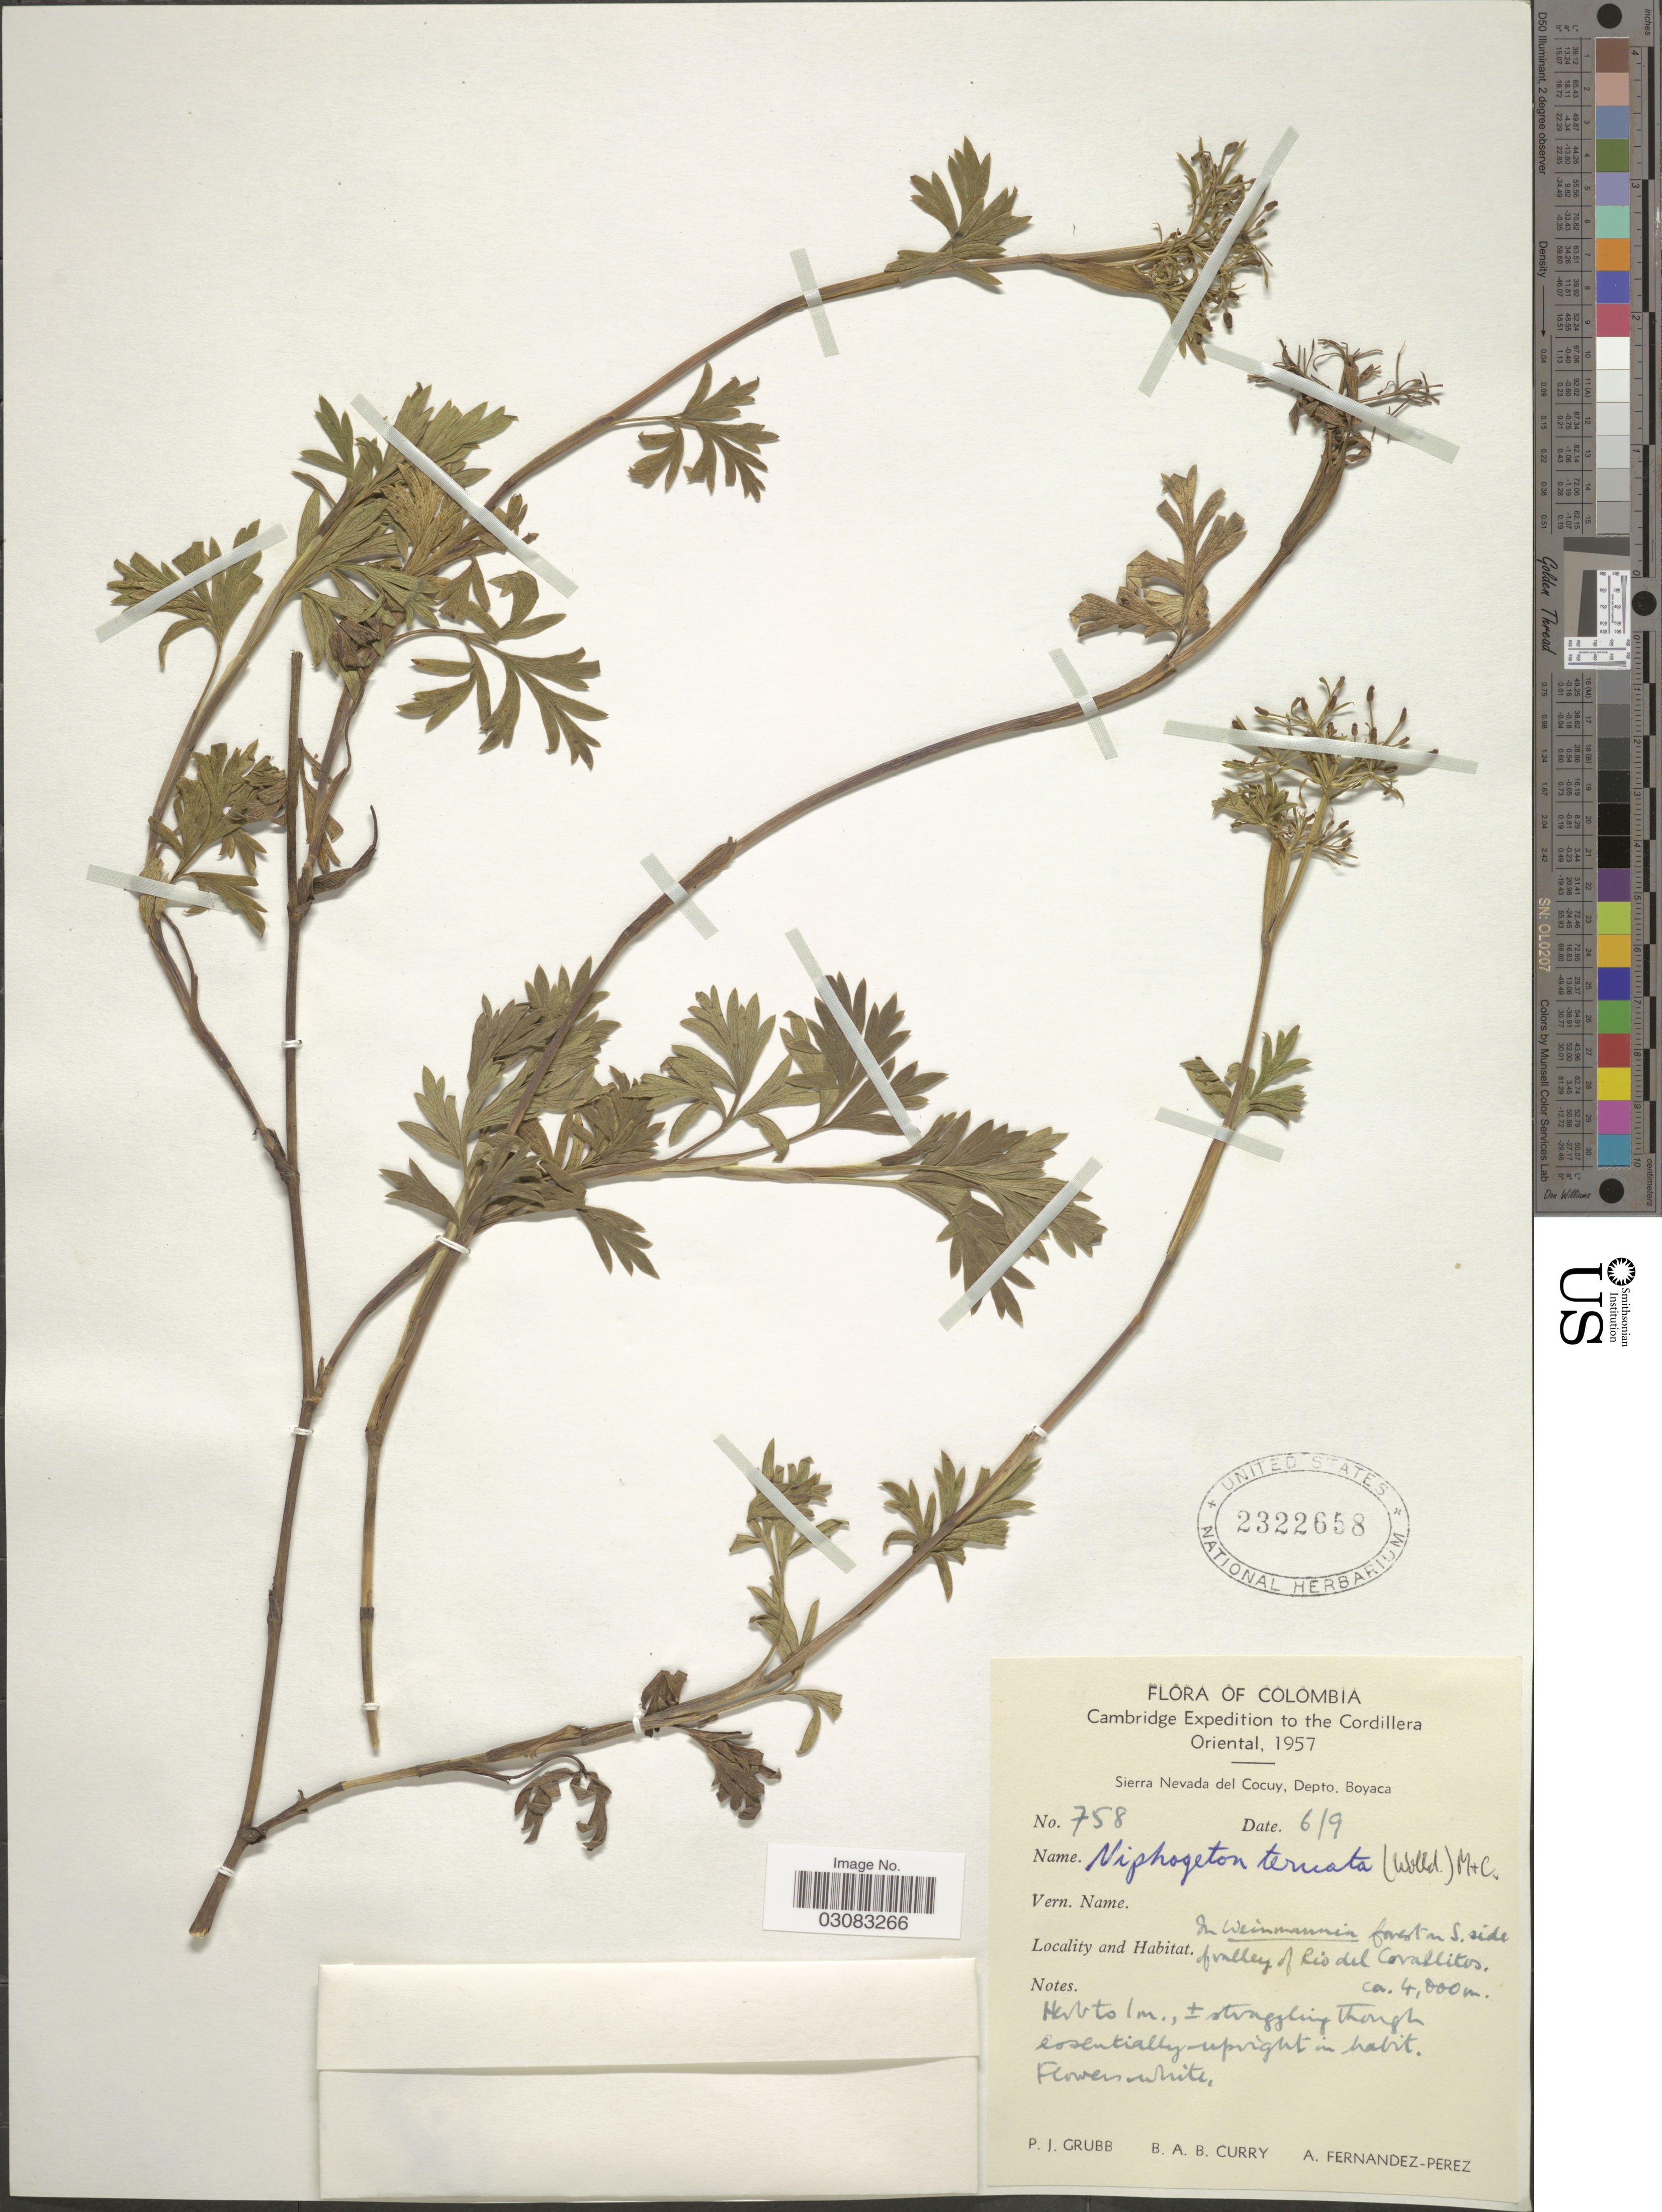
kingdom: Plantae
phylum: Tracheophyta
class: Magnoliopsida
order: Apiales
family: Apiaceae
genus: Niphogeton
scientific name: Niphogeton ternata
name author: (Willd. ex Schltr.) Mathias & Constance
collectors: P. J. Grubb, B. A. B. Curry & A. Fernández-Pérez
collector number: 758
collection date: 1957-09-06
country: Colombia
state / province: Boyacá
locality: Cordillera Oriental. Sierra Nevada del Cocuy, Depto. Boyaca. S. side of valley of Rio del Corallitos.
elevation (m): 4800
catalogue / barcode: US 2322658